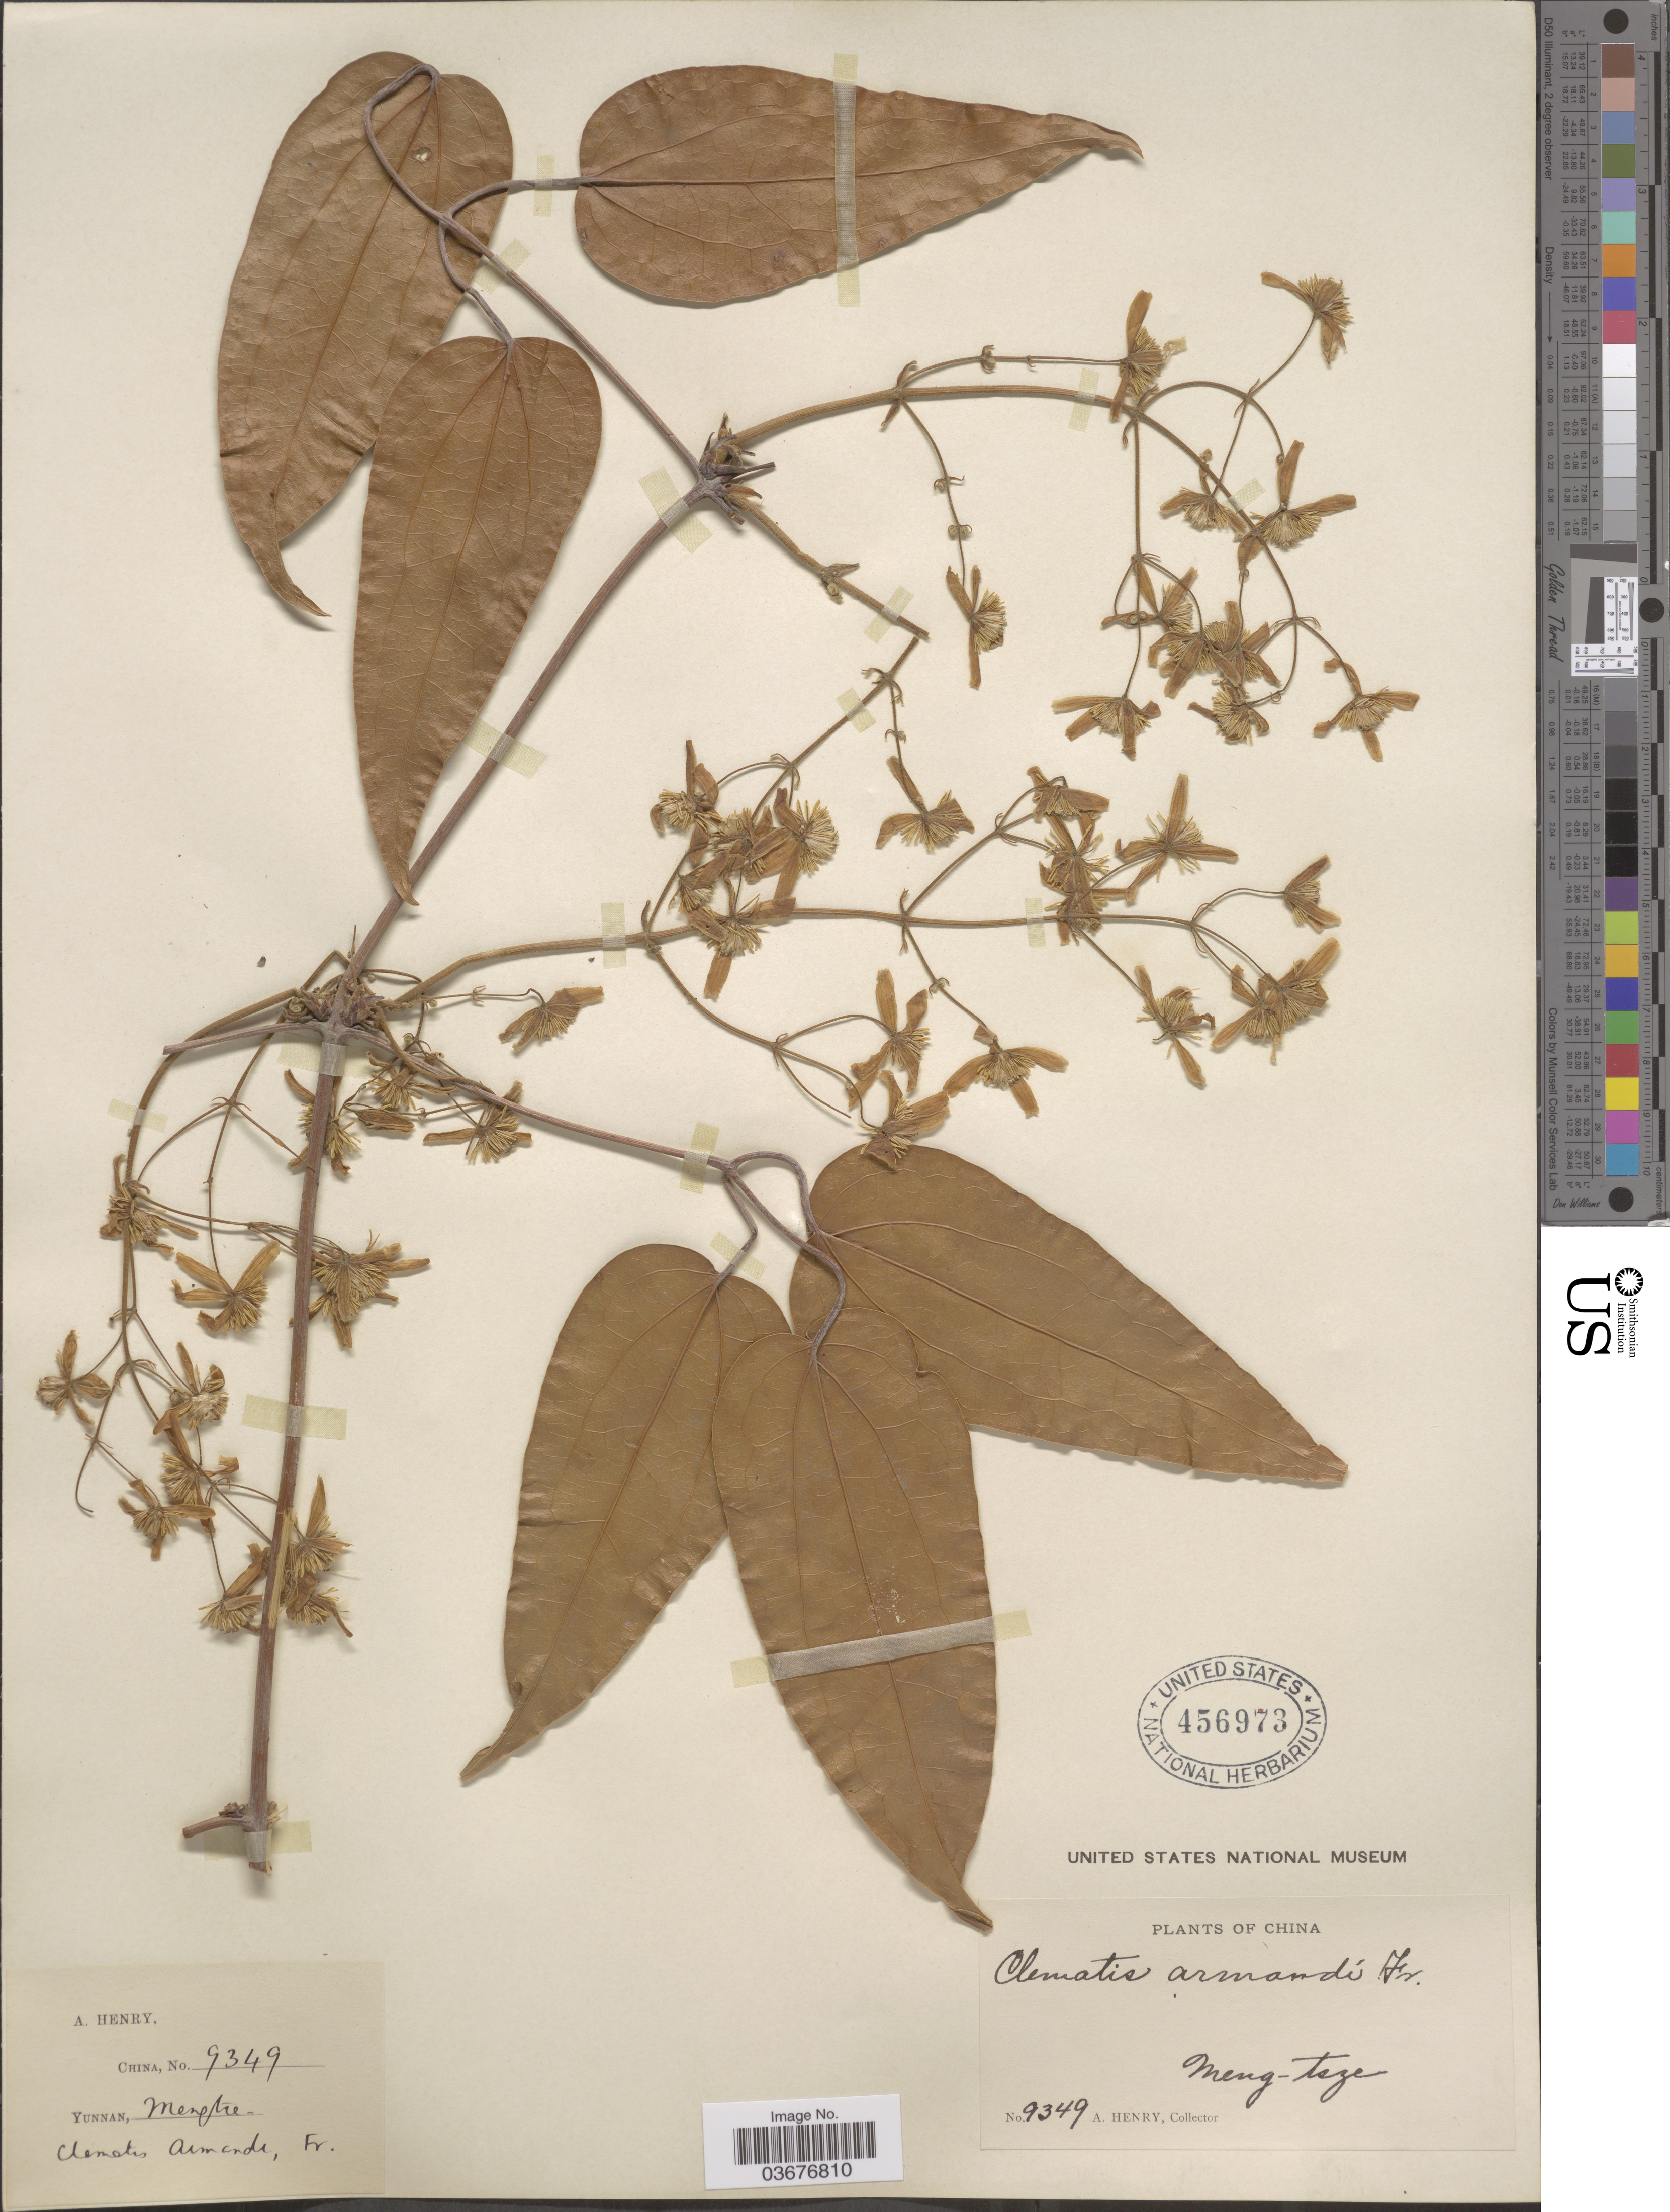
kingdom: Plantae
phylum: Tracheophyta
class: Magnoliopsida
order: Ranunculales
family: Ranunculaceae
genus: Clematis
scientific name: Clematis armandii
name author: Franch.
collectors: A. Henry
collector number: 9349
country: China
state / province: Yunnan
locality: Meng-tsze.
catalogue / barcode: US 456973